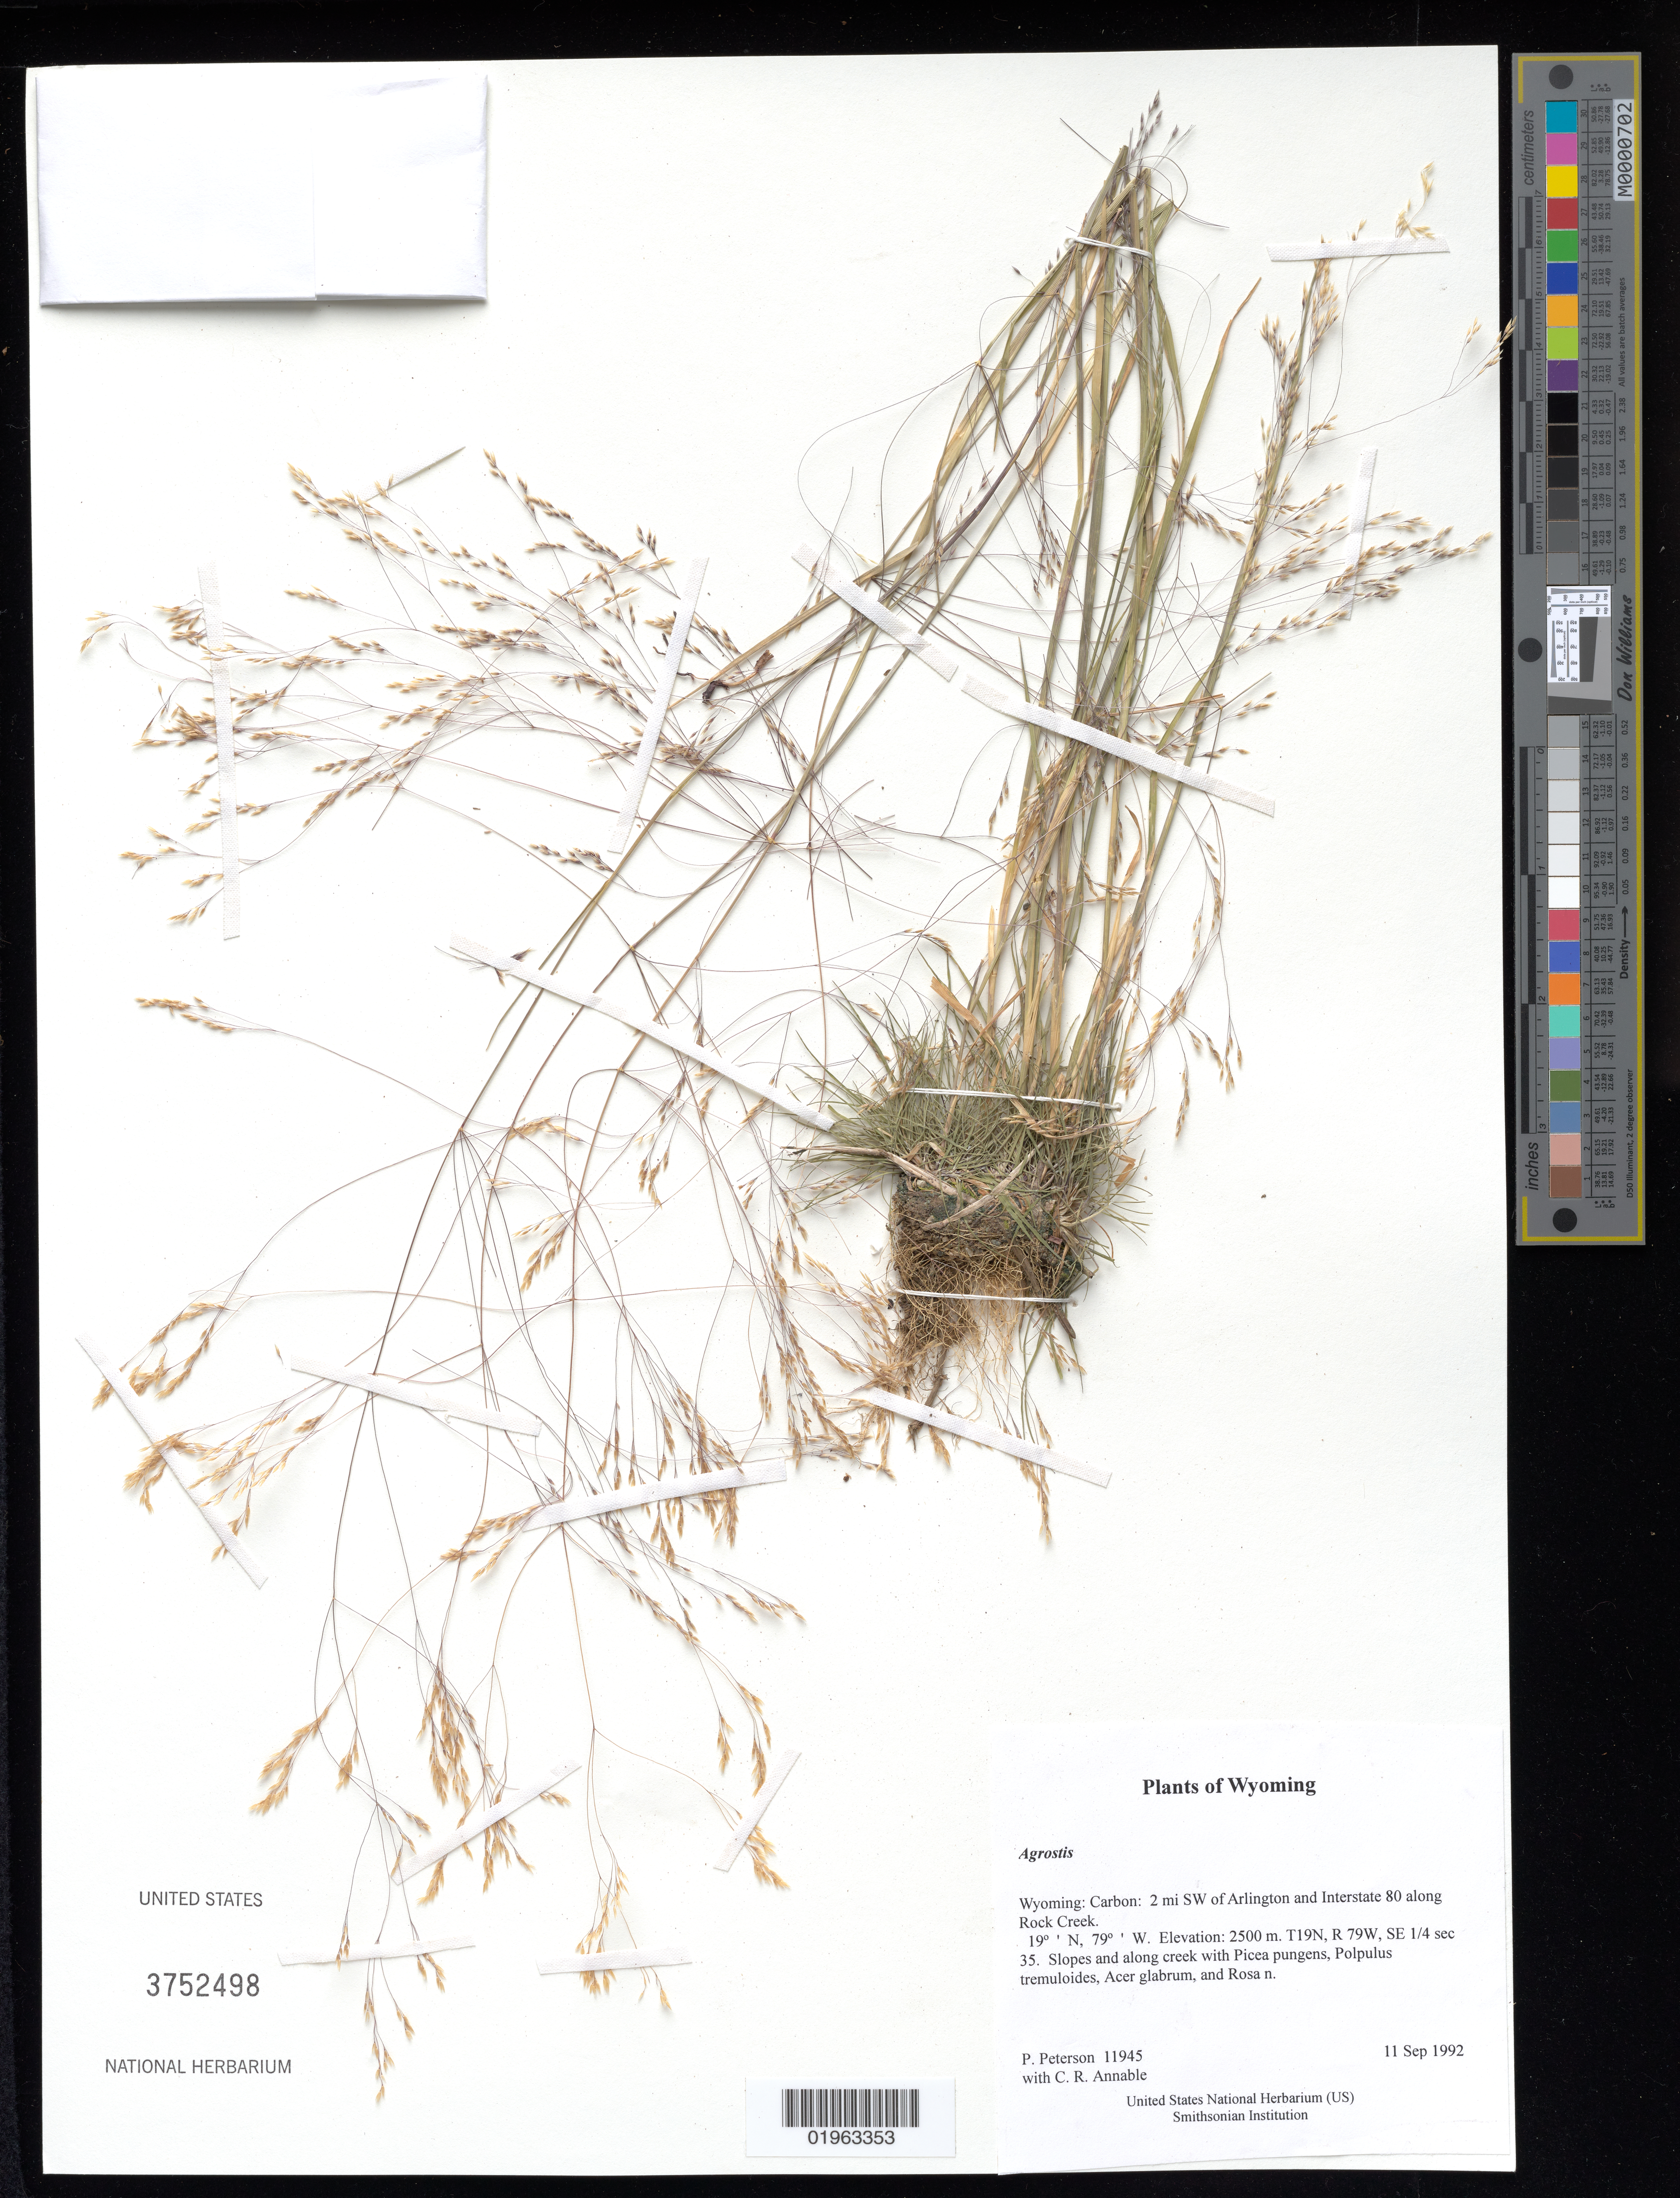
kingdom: Plantae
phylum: Tracheophyta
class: Liliopsida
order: Poales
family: Poaceae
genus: Agrostis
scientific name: Agrostis sp.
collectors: P. M. Peterson & C. R. Annable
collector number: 11945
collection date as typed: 11 Sep 1992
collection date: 1992-09-11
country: United States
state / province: Wyoming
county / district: Carbon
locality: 2 mi SW of Arlington and Interstate 80 along Rock Creek.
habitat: T19N, R 79W, SE 1/4 sec 35. Slopes and along creek with Picea pungens, Polpulus tremuloides, Acer glabrum, and Rosa n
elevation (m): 2500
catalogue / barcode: US 3752498